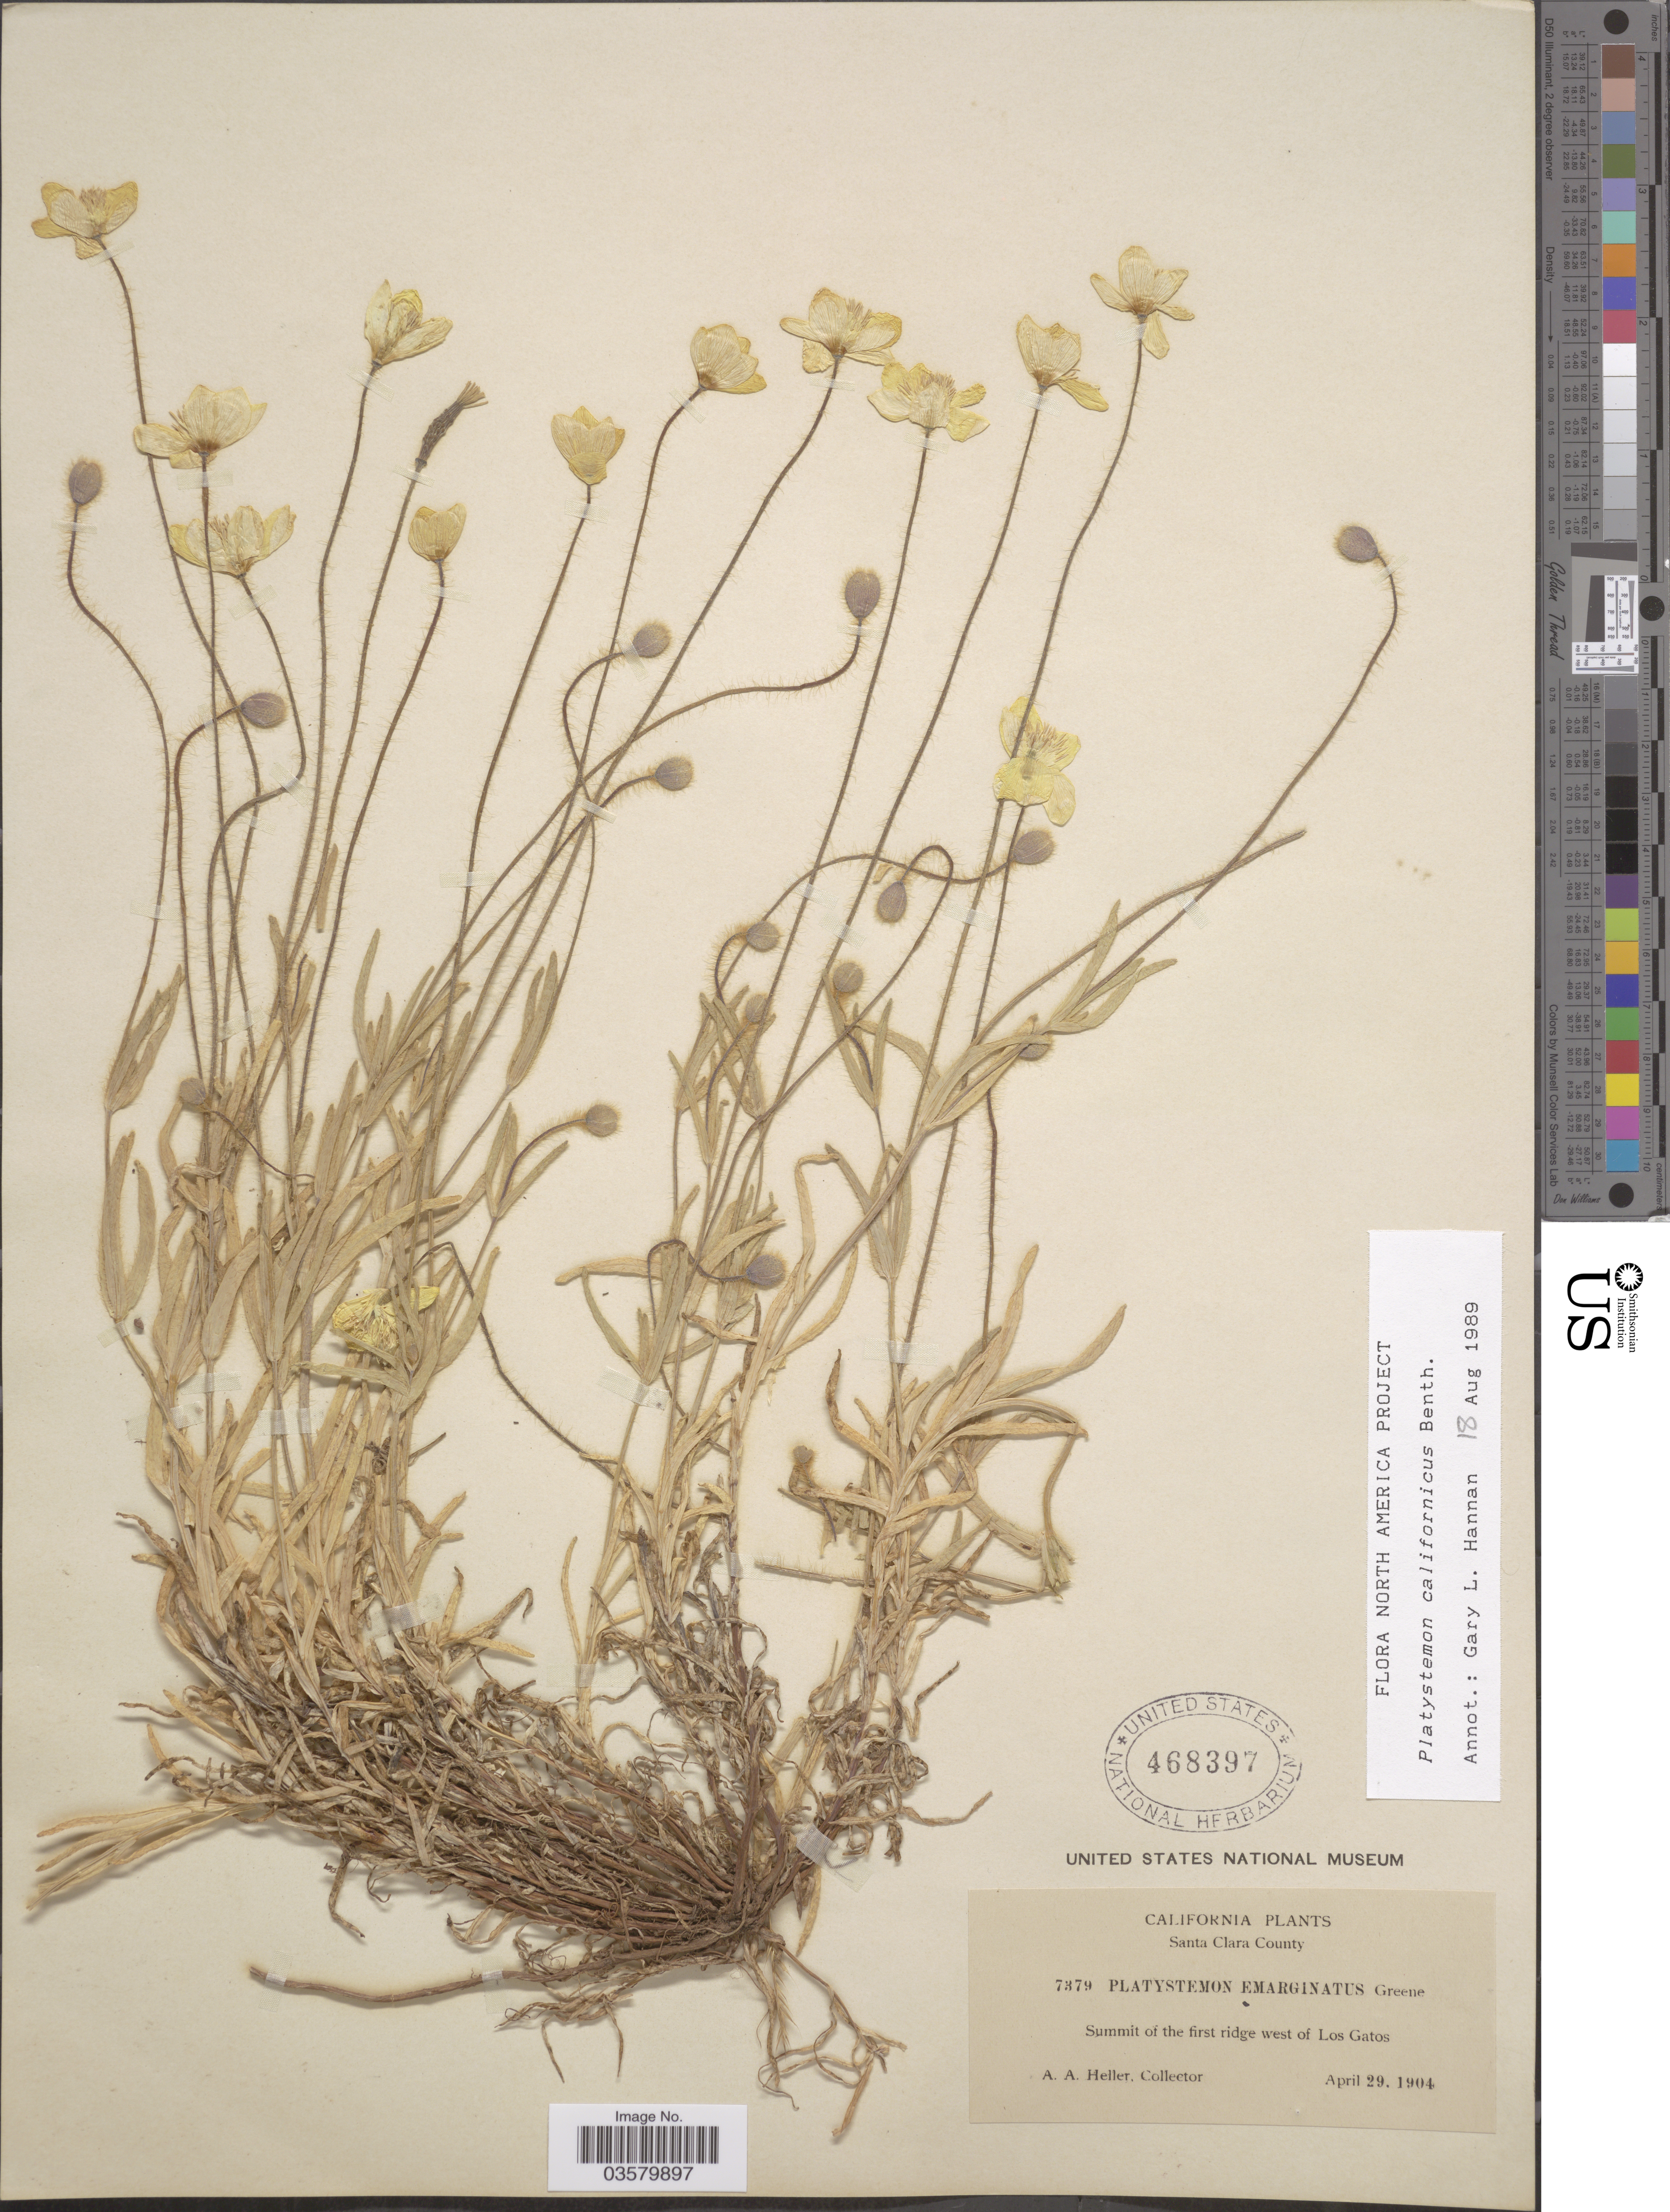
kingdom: Plantae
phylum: Tracheophyta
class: Magnoliopsida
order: Ranunculales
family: Papaveraceae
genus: Platystemon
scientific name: Platystemon californicus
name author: Benth.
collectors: A. A. Heller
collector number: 7379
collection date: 1904-04-29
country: United States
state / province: California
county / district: Santa Clara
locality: Santa Clara County. Summit of first ridge west of Los Gatos.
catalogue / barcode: US 468397